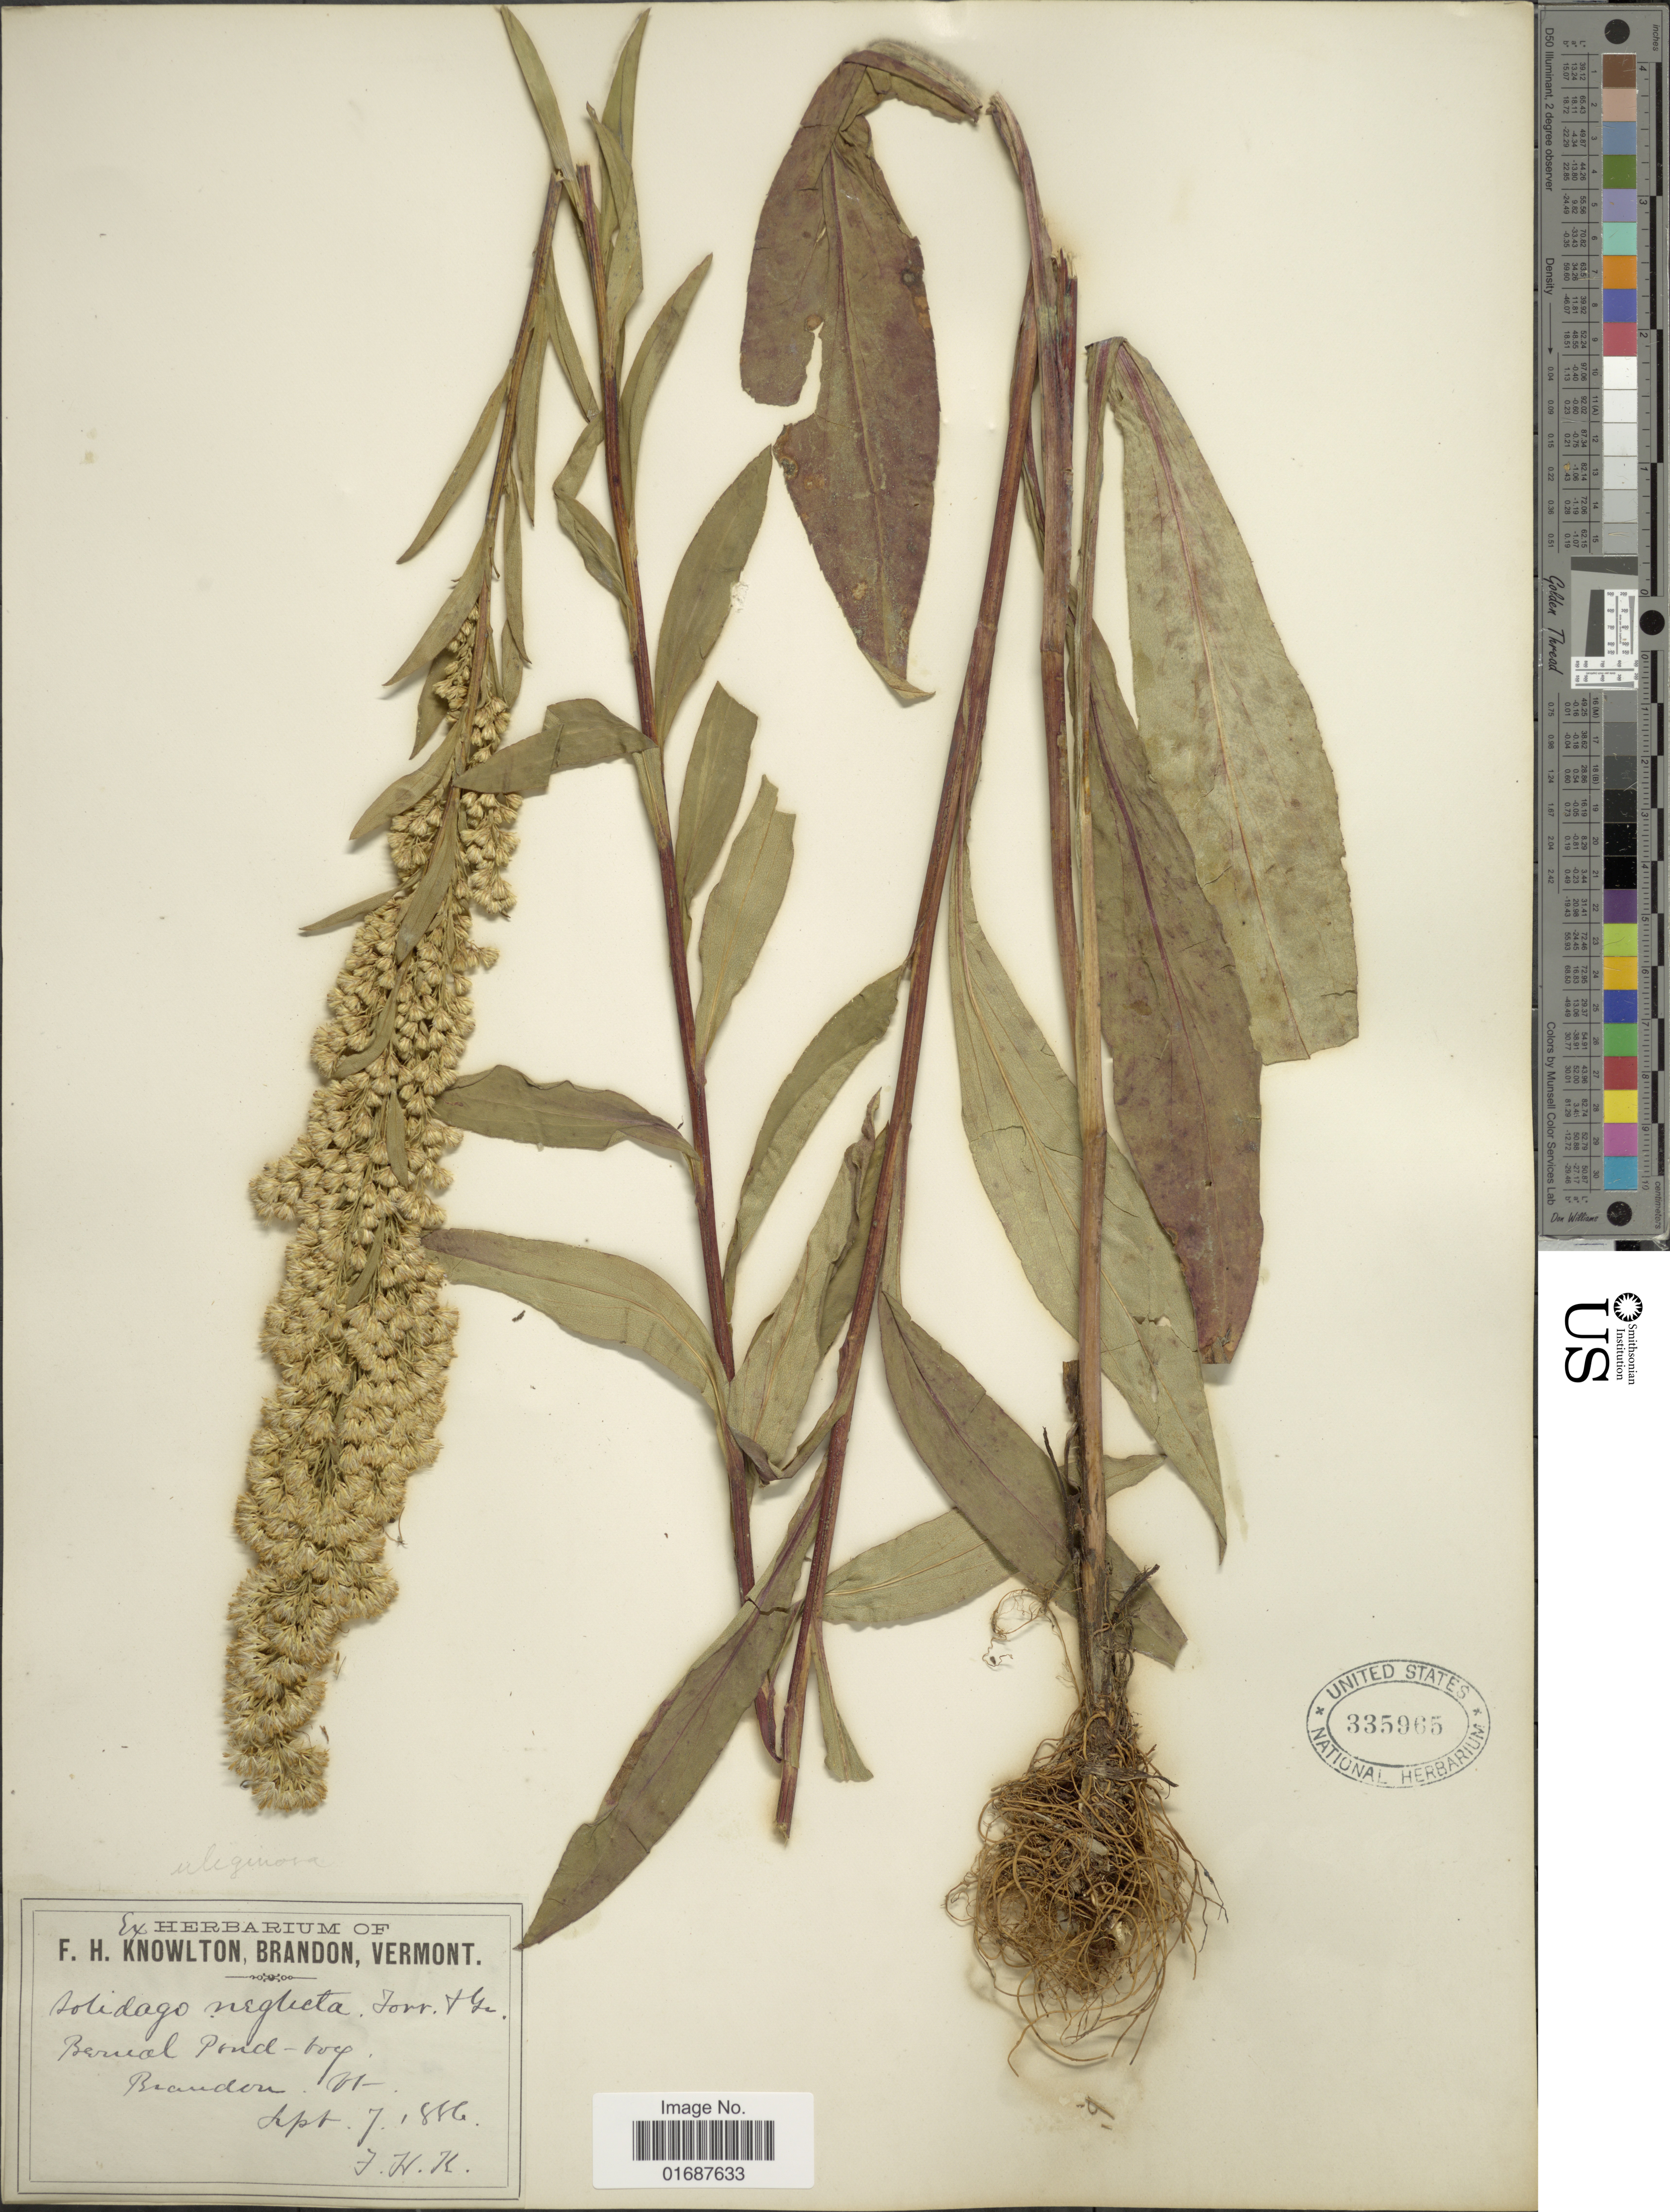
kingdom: Plantae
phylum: Tracheophyta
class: Magnoliopsida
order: Asterales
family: Asteraceae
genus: Solidago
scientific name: Solidago uliginosa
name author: Nutt.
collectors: F. H. Knowlton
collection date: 1886-09-07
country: United States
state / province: Vermont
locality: Brandon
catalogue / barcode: US 335965